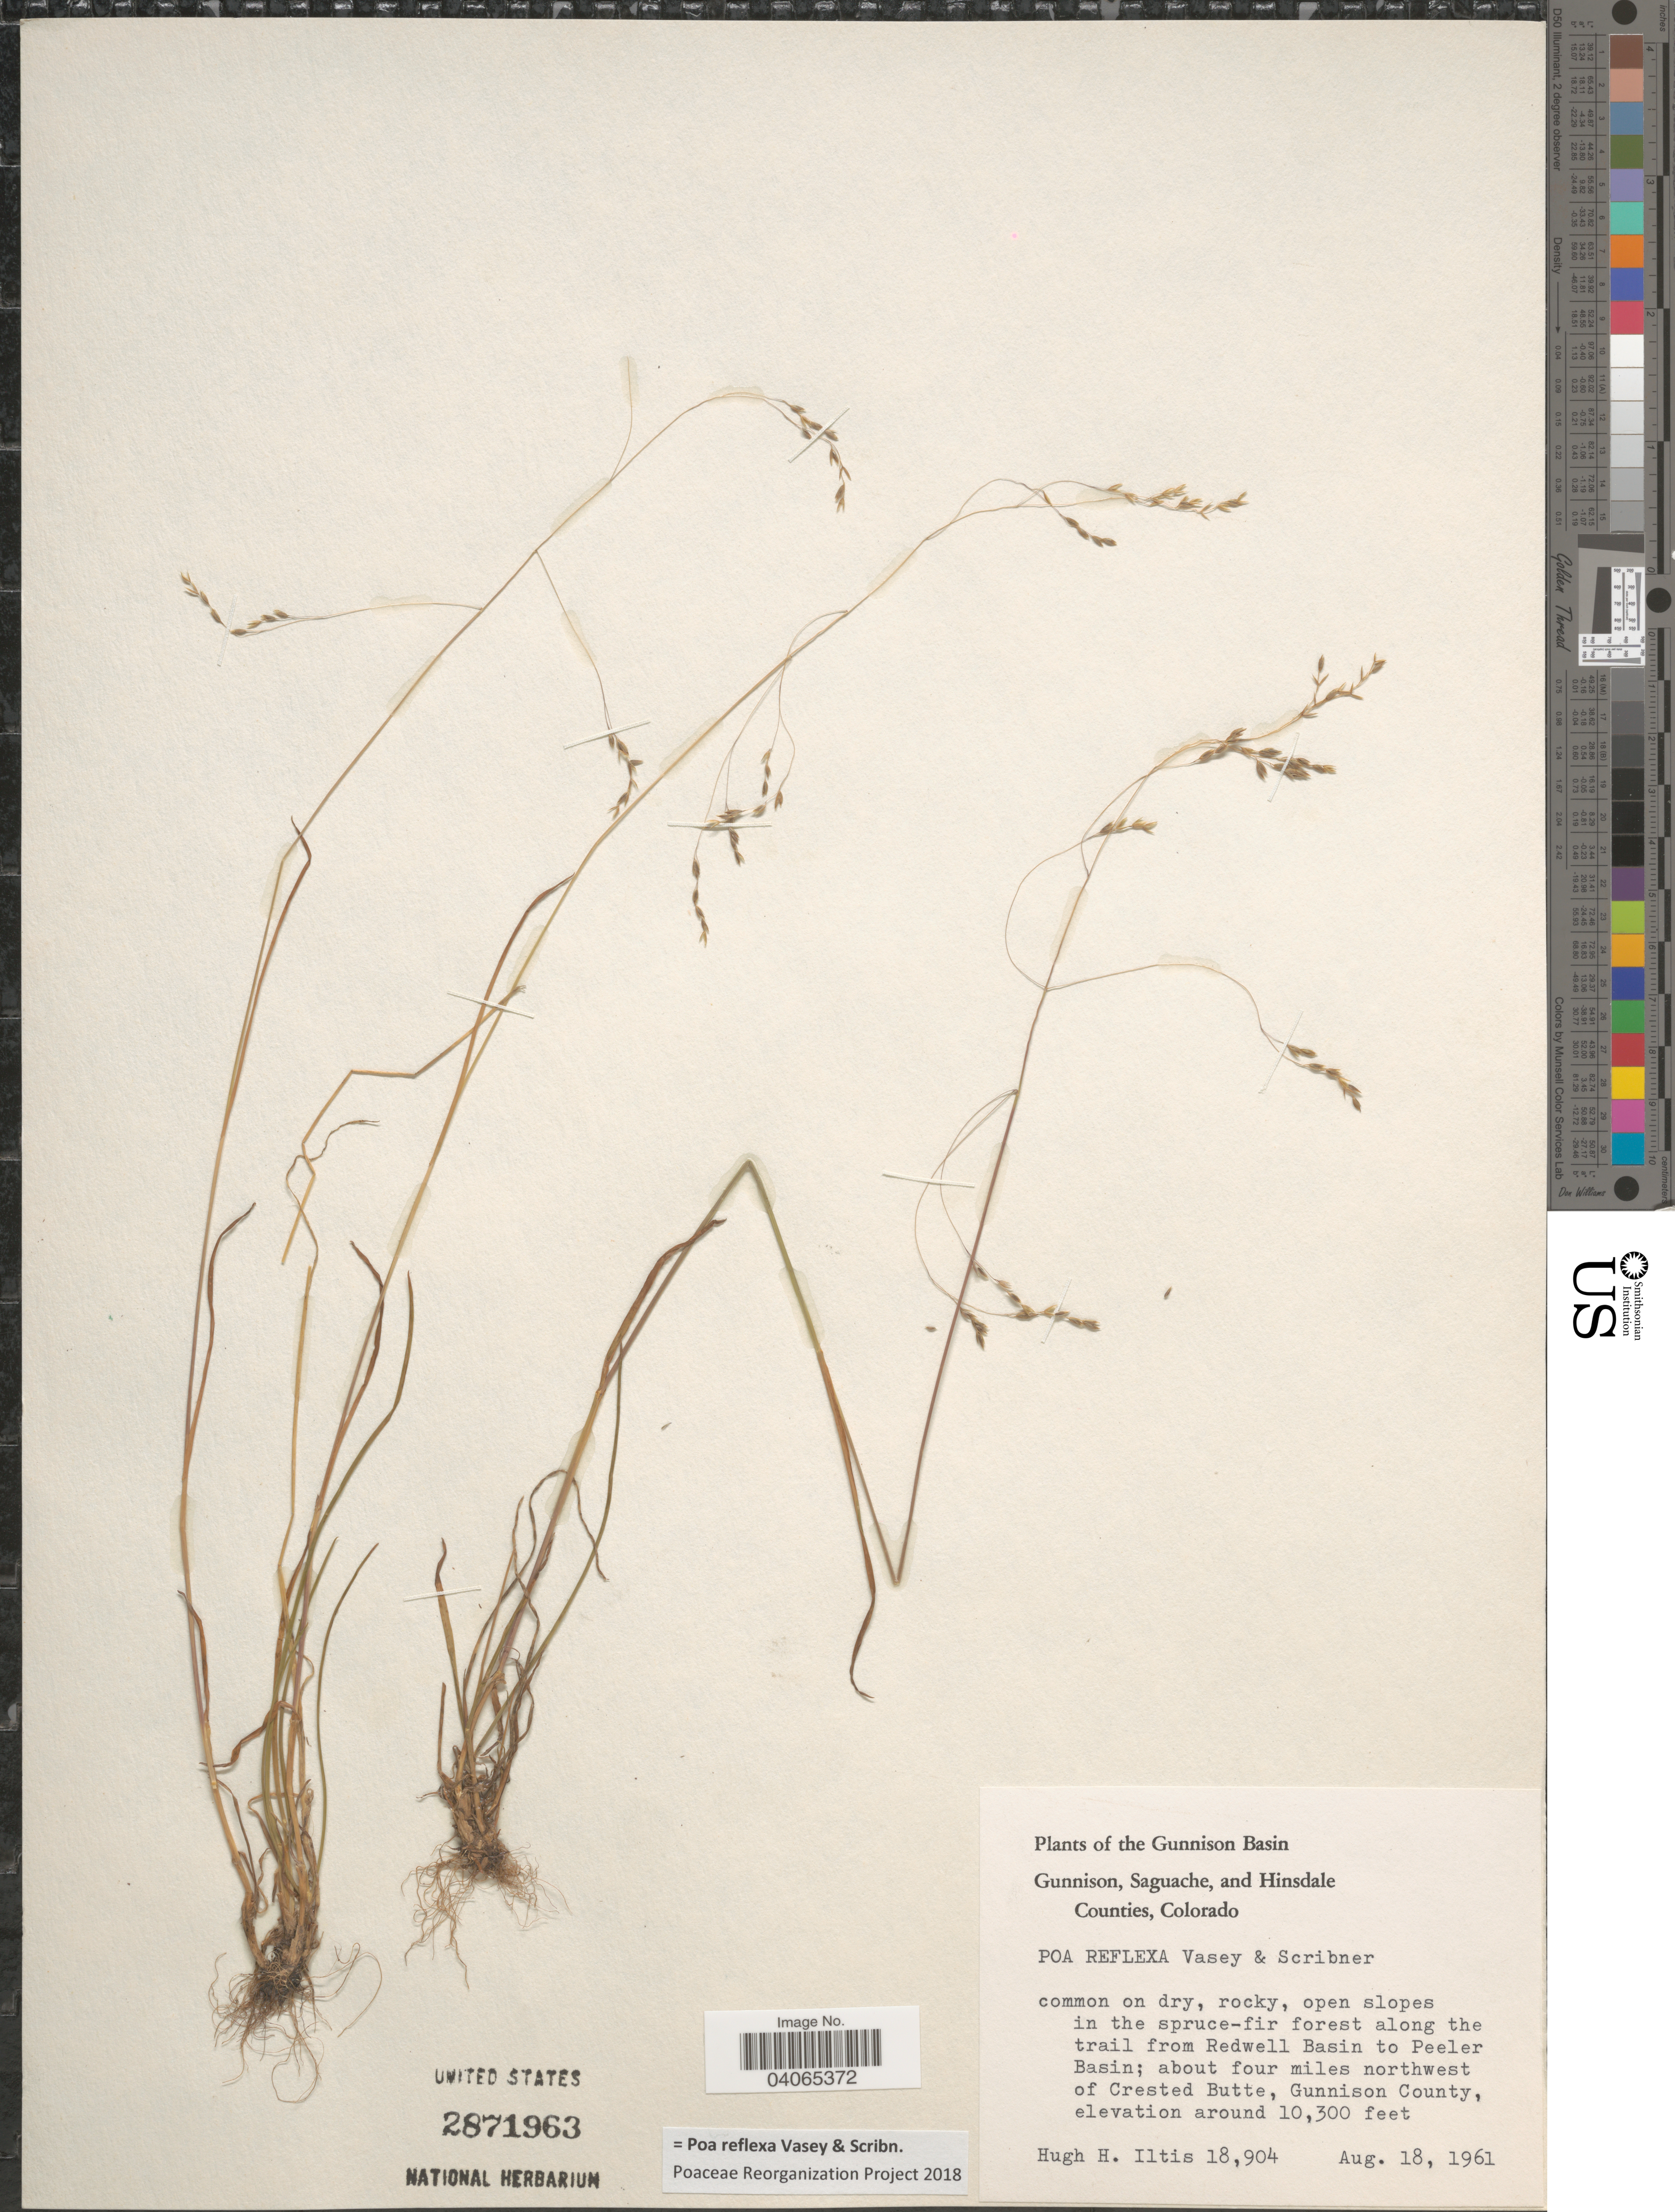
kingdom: Plantae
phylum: Tracheophyta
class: Liliopsida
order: Poales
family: Poaceae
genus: Poa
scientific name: Poa reflexa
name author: Vasey & Scribn.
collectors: H. Iltis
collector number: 18904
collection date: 1961-08-18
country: United States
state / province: Colorado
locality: Gunnison Basin. Common on dry, rocky, open slopes in the spruce-fir forest along the trail from Redwell Basin to Peeler Basin; about four miles northwest of Crested Butte, Gunnison County.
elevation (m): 3139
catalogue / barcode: US 2871963